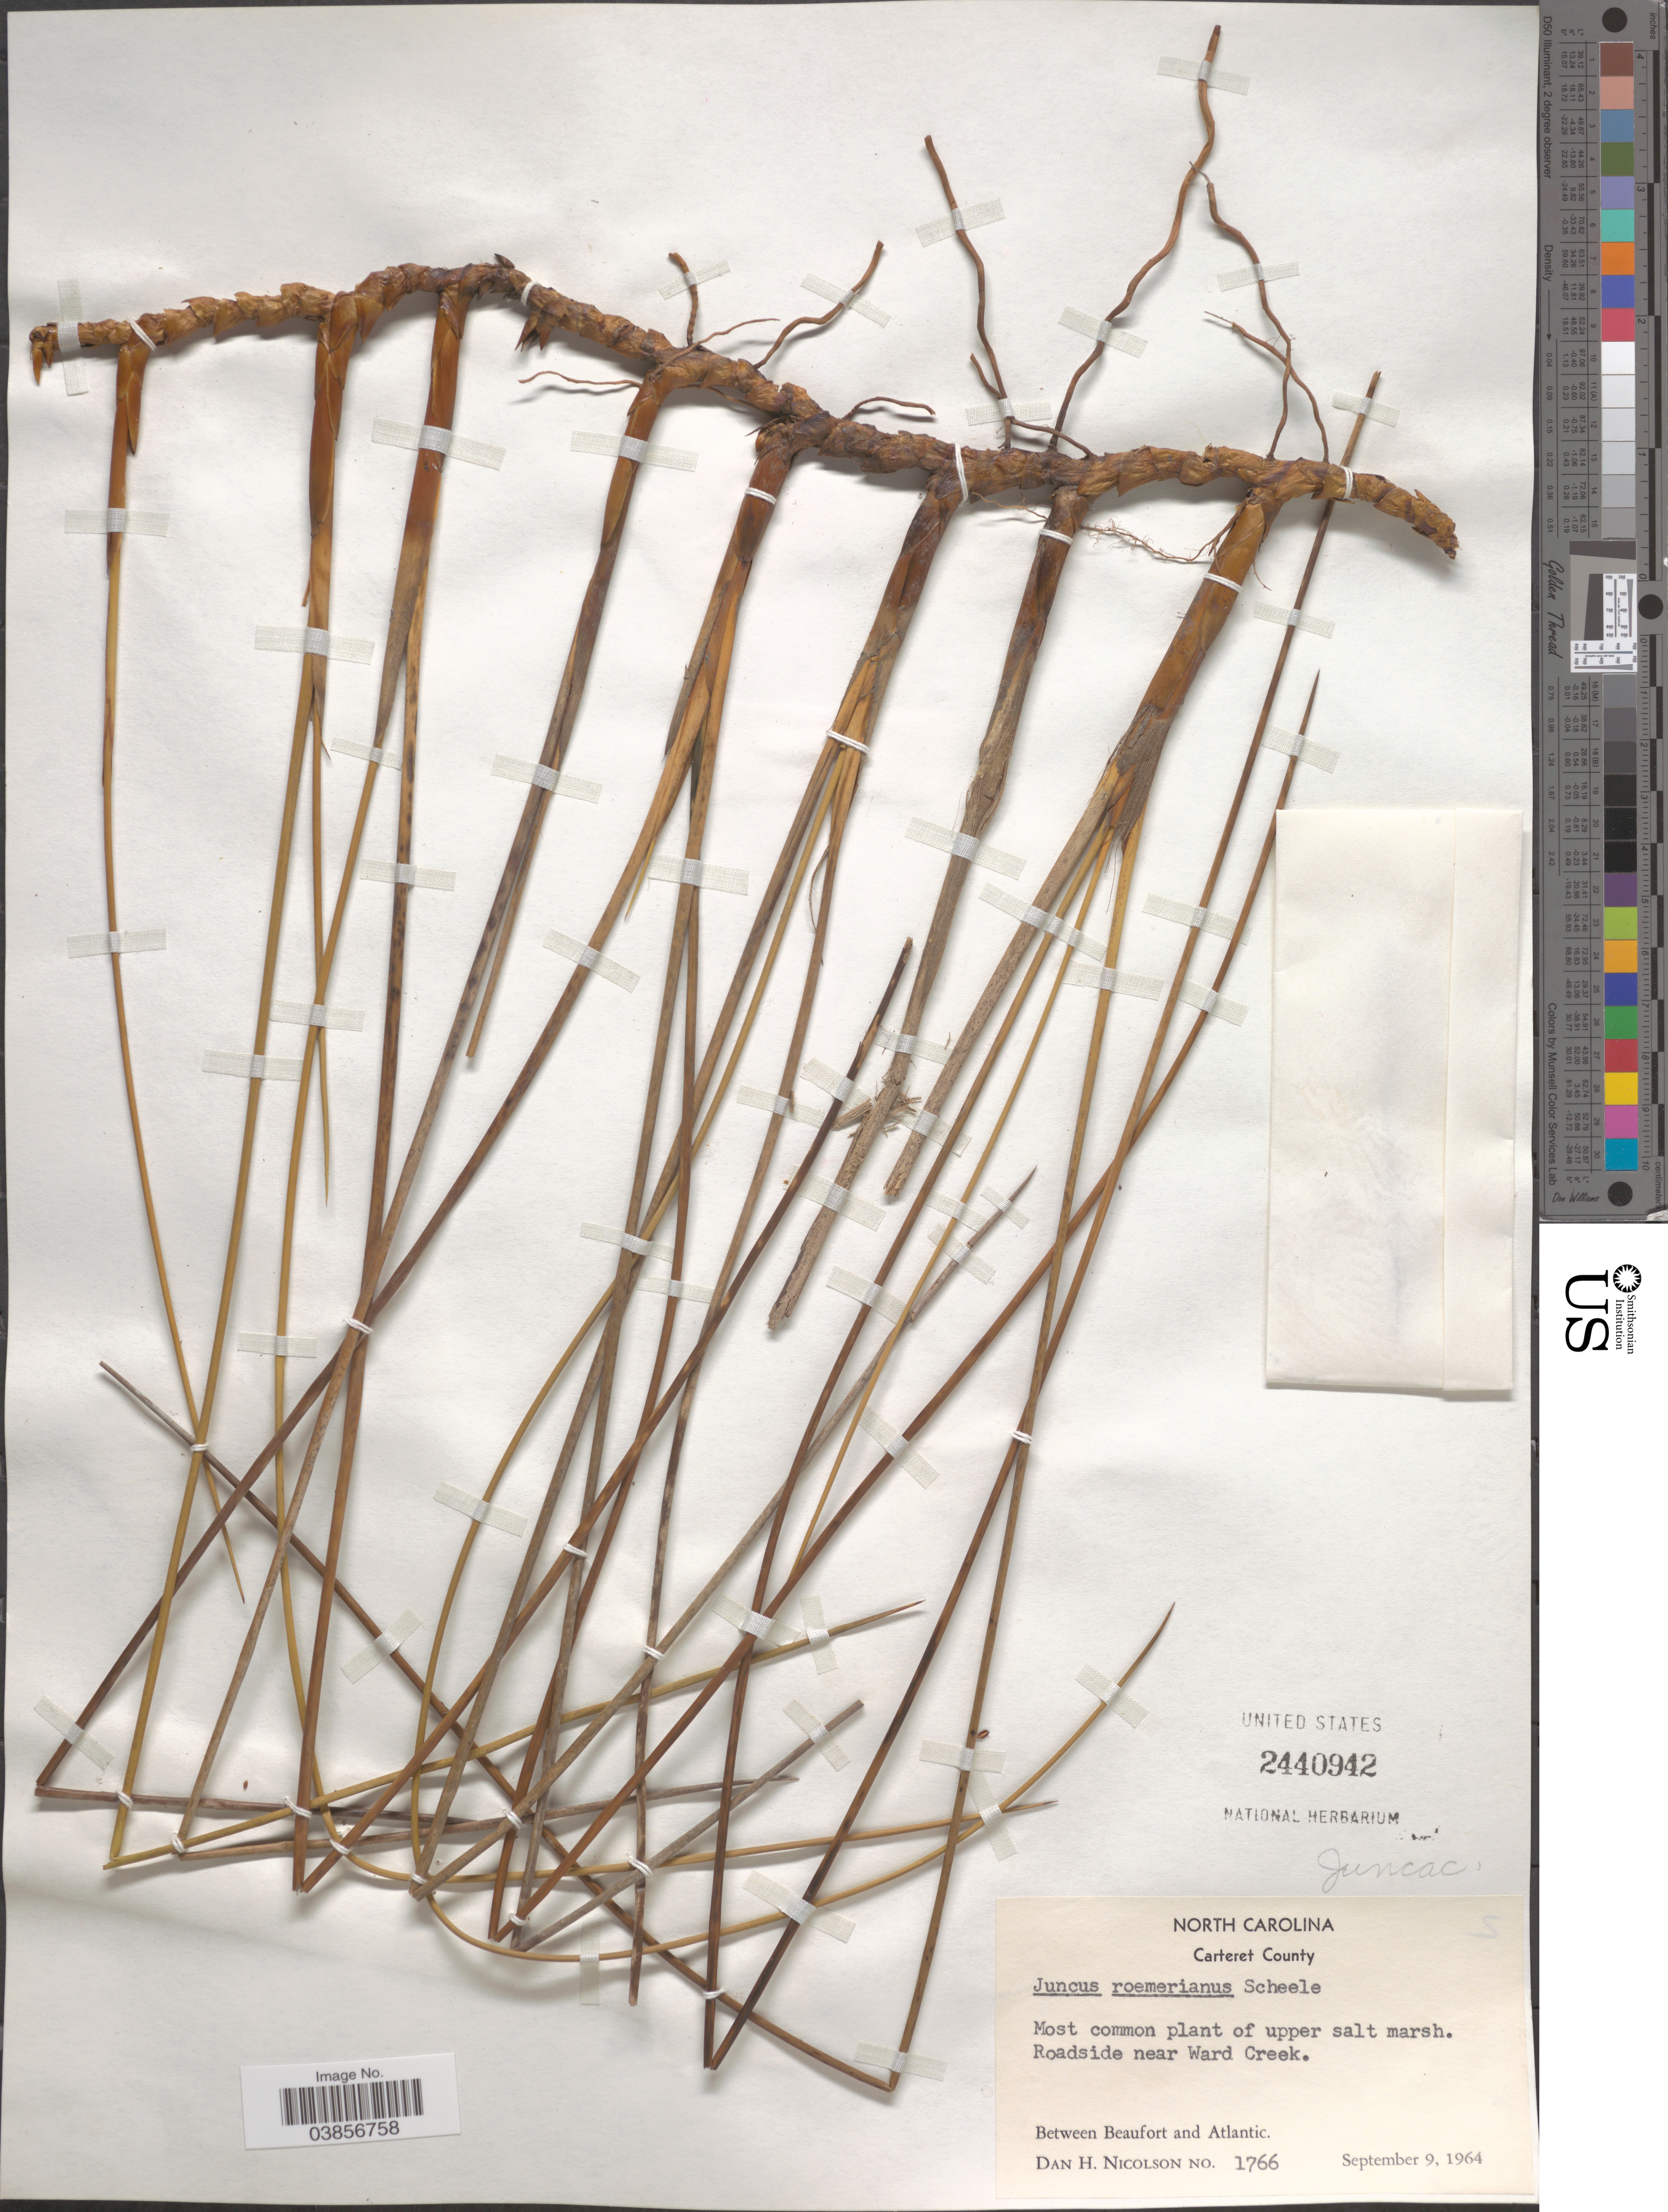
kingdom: Plantae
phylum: Tracheophyta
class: Liliopsida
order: Poales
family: Juncaceae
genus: Juncus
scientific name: Juncus roemerianus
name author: Scheele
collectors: D. H. Nicolson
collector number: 1766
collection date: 1964-09-09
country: United States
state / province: North Carolina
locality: Carteret County. Roadside near Ward Creek. Between Beaufort and Atlantic.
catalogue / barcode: US 2440942